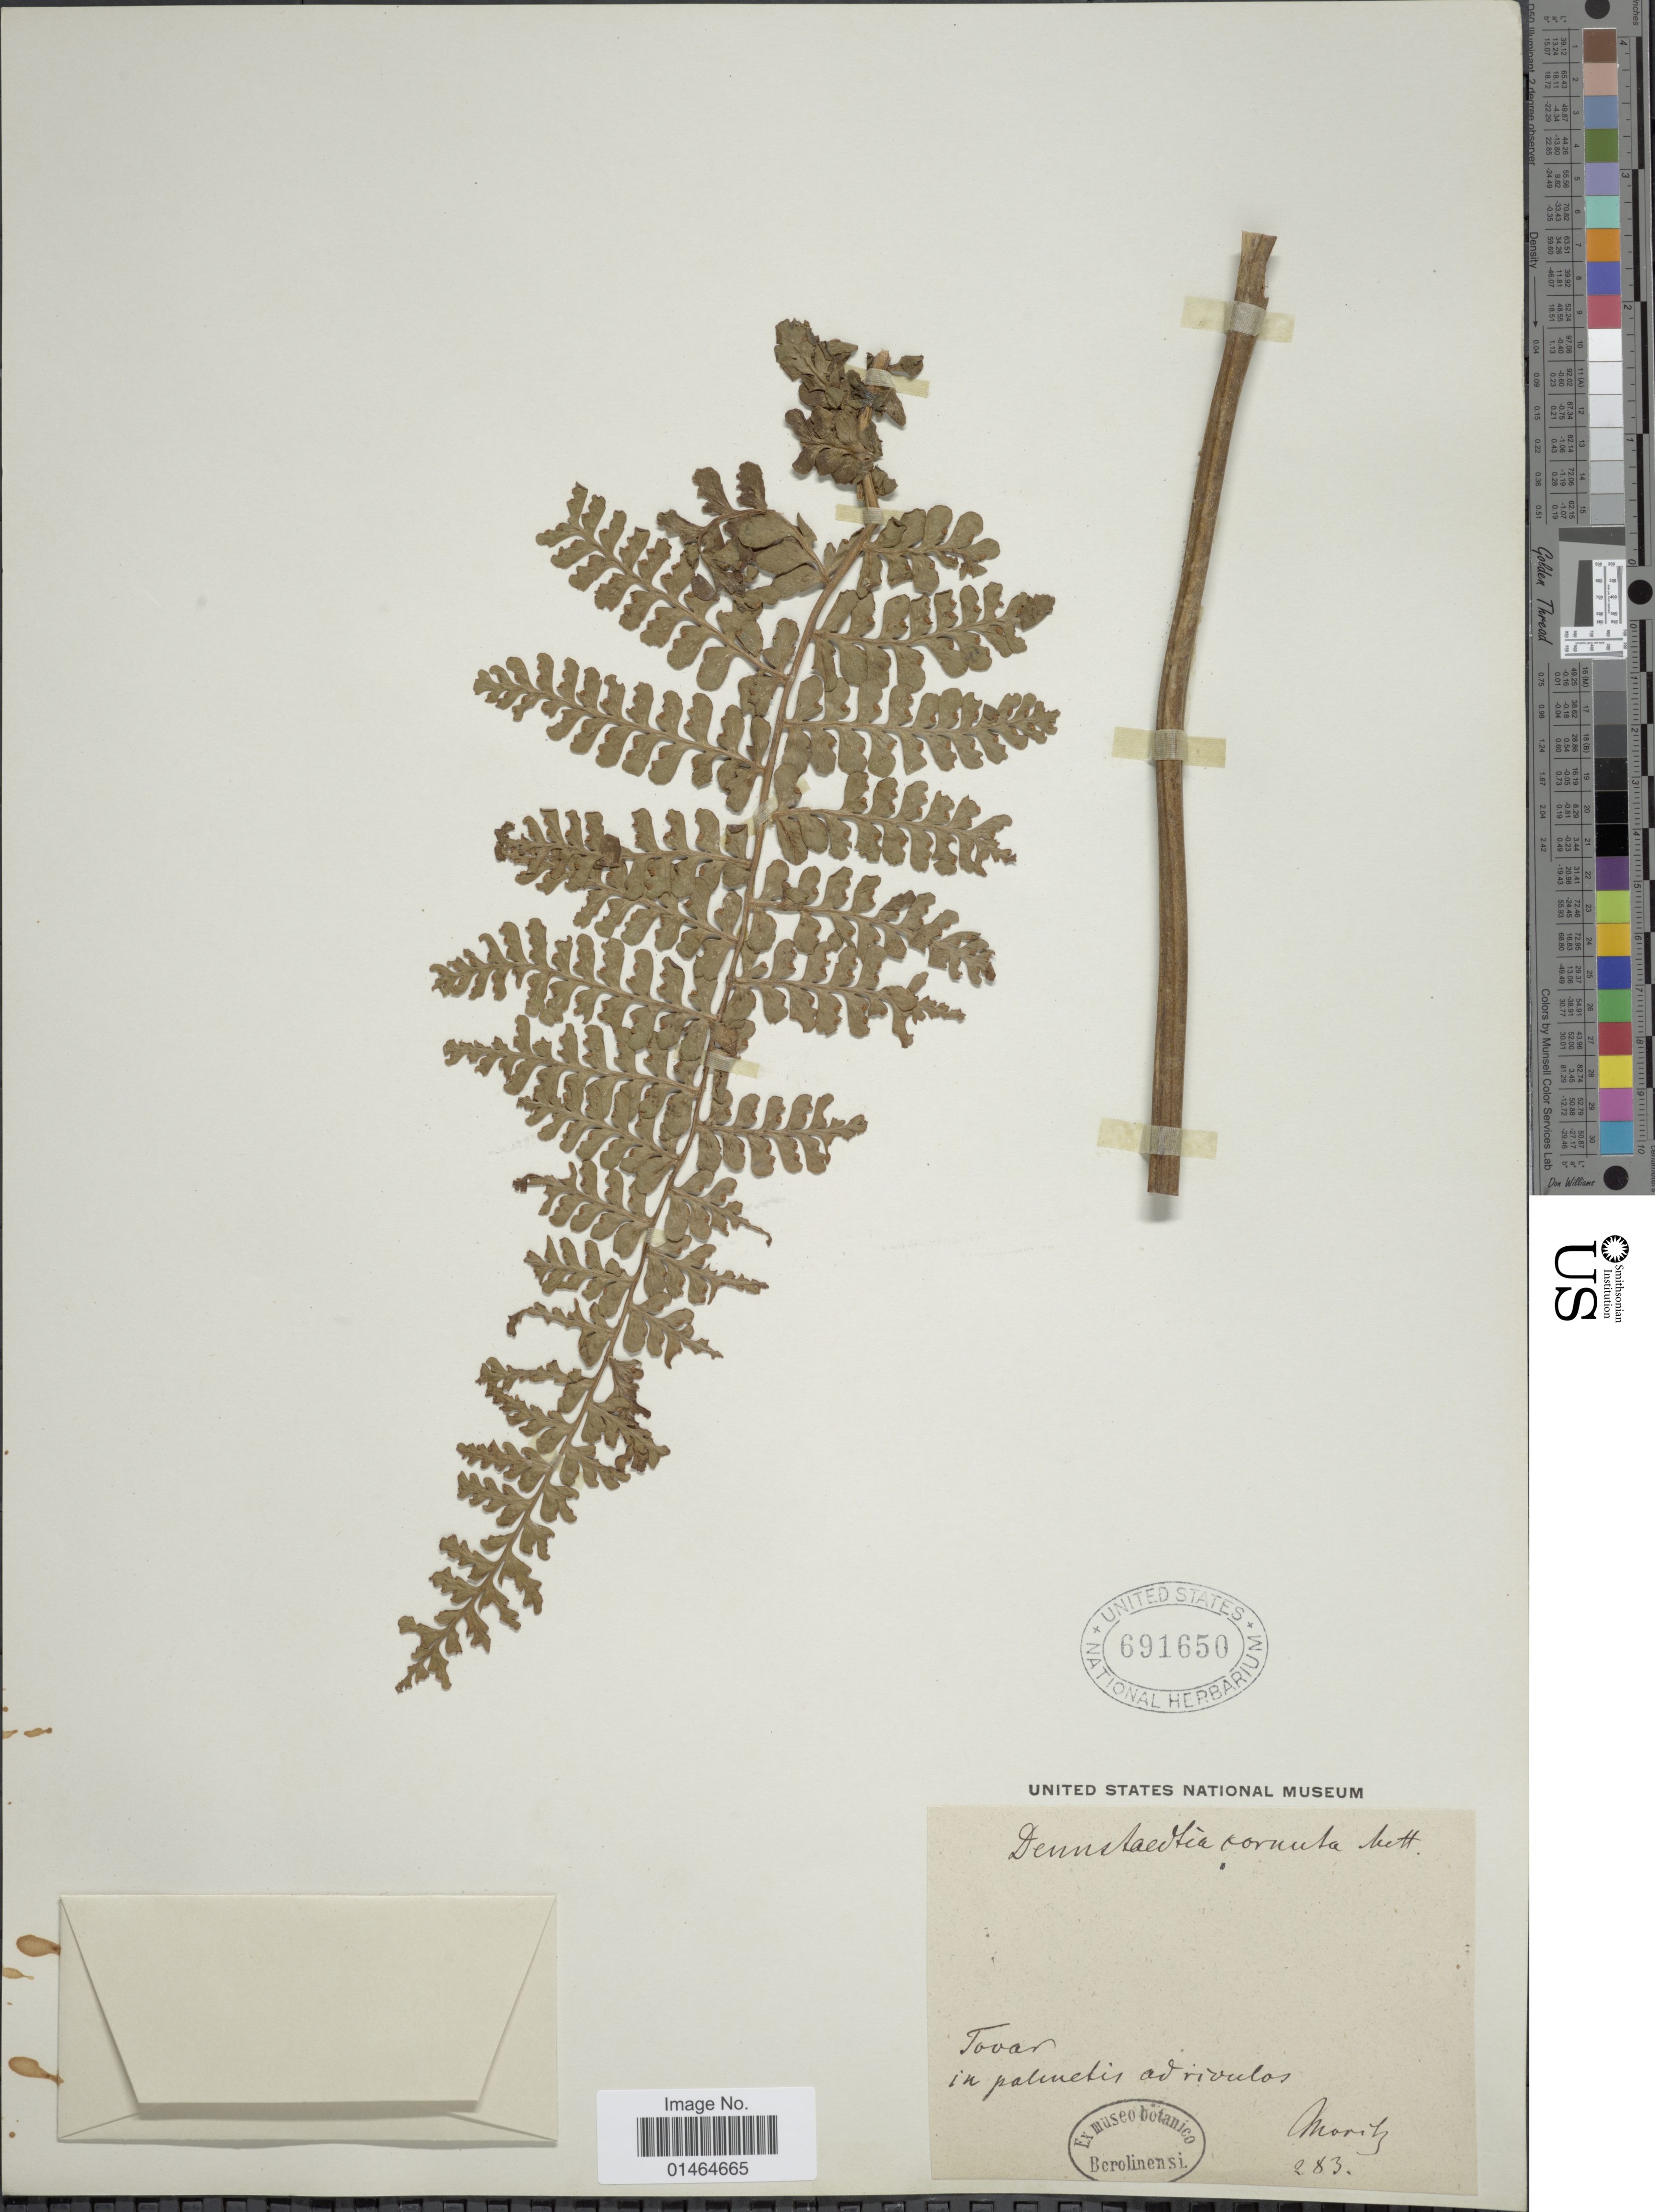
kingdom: Plantae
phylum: Tracheophyta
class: Polypodiopsida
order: Polypodiales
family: Dennstaedtiaceae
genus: Dennstaedtia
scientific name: Dennstaedtia dissecta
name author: (Sw.) T. Moore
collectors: Moritz, --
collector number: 283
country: Venezuela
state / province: Aragua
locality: Tovar in palmetis ad rivulos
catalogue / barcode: US 691650